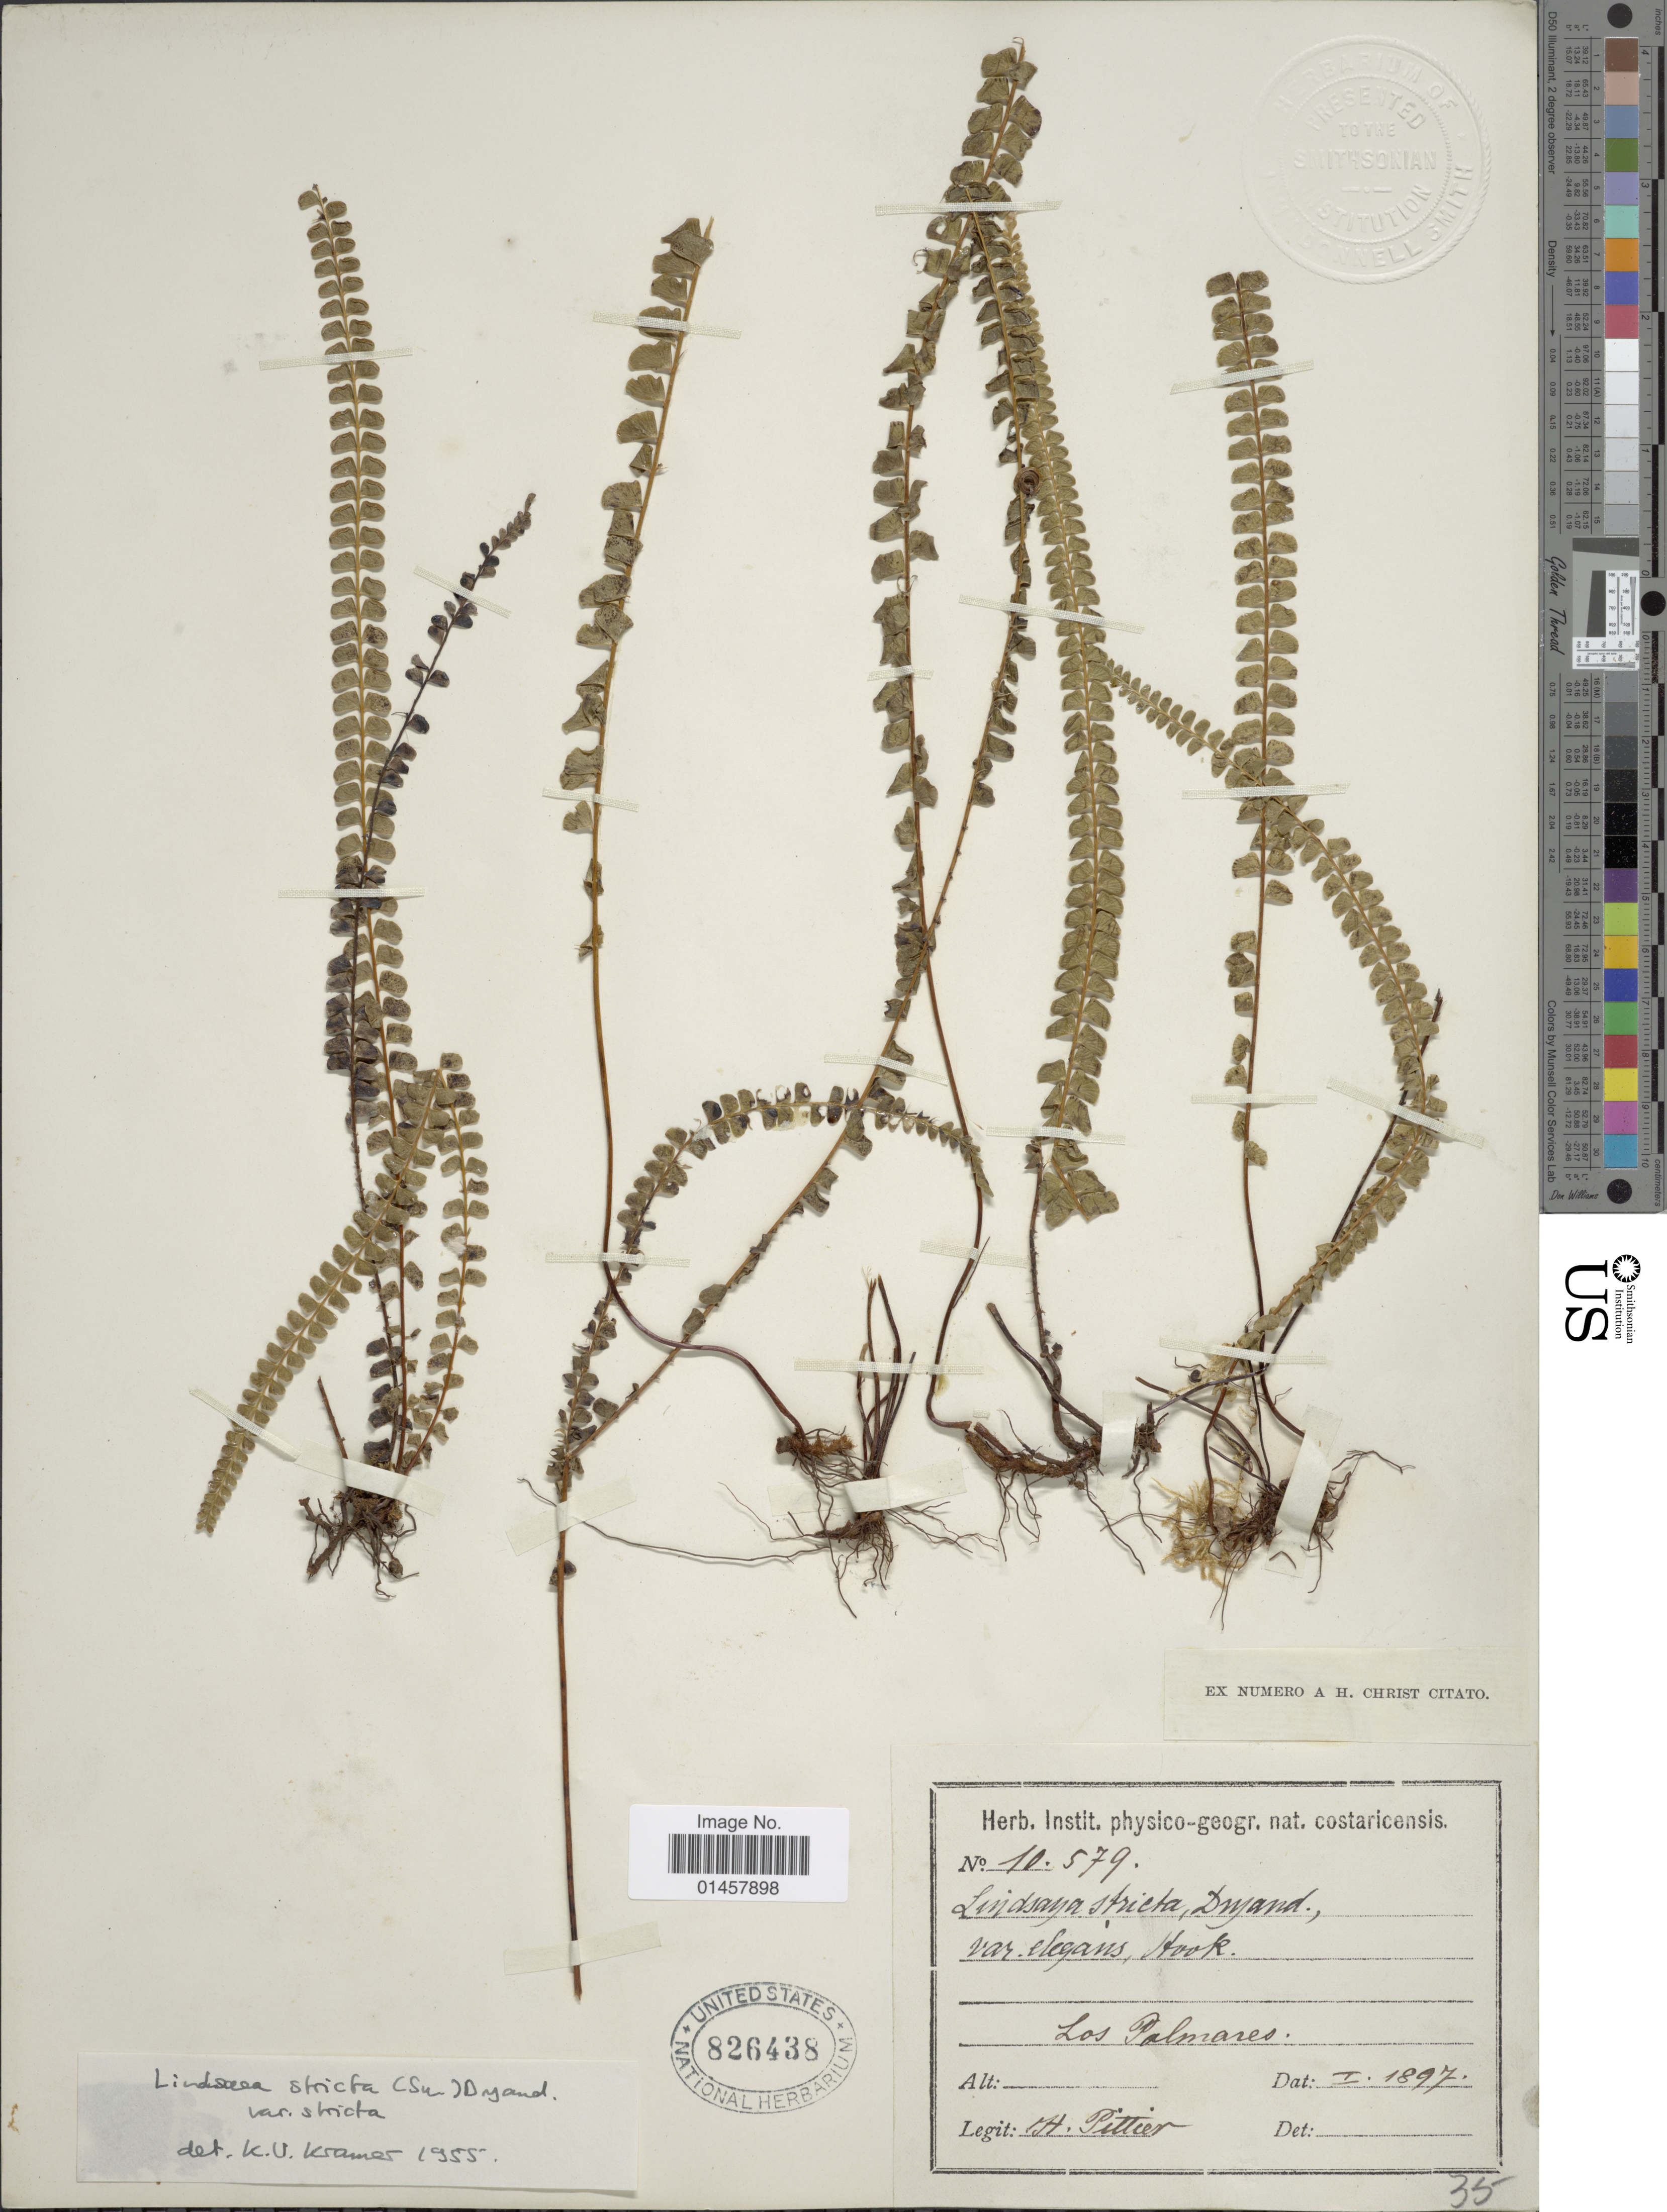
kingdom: Plantae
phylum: Tracheophyta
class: Polypodiopsida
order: Polypodiales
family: Lindsaeaceae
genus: Lindsaea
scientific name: Lindsaea stricta f. stricta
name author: (Sw.) Dryand.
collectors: H. F. Pittier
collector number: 10579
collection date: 1897-01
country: Costa Rica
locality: Lis Palmares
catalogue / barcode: US 826438